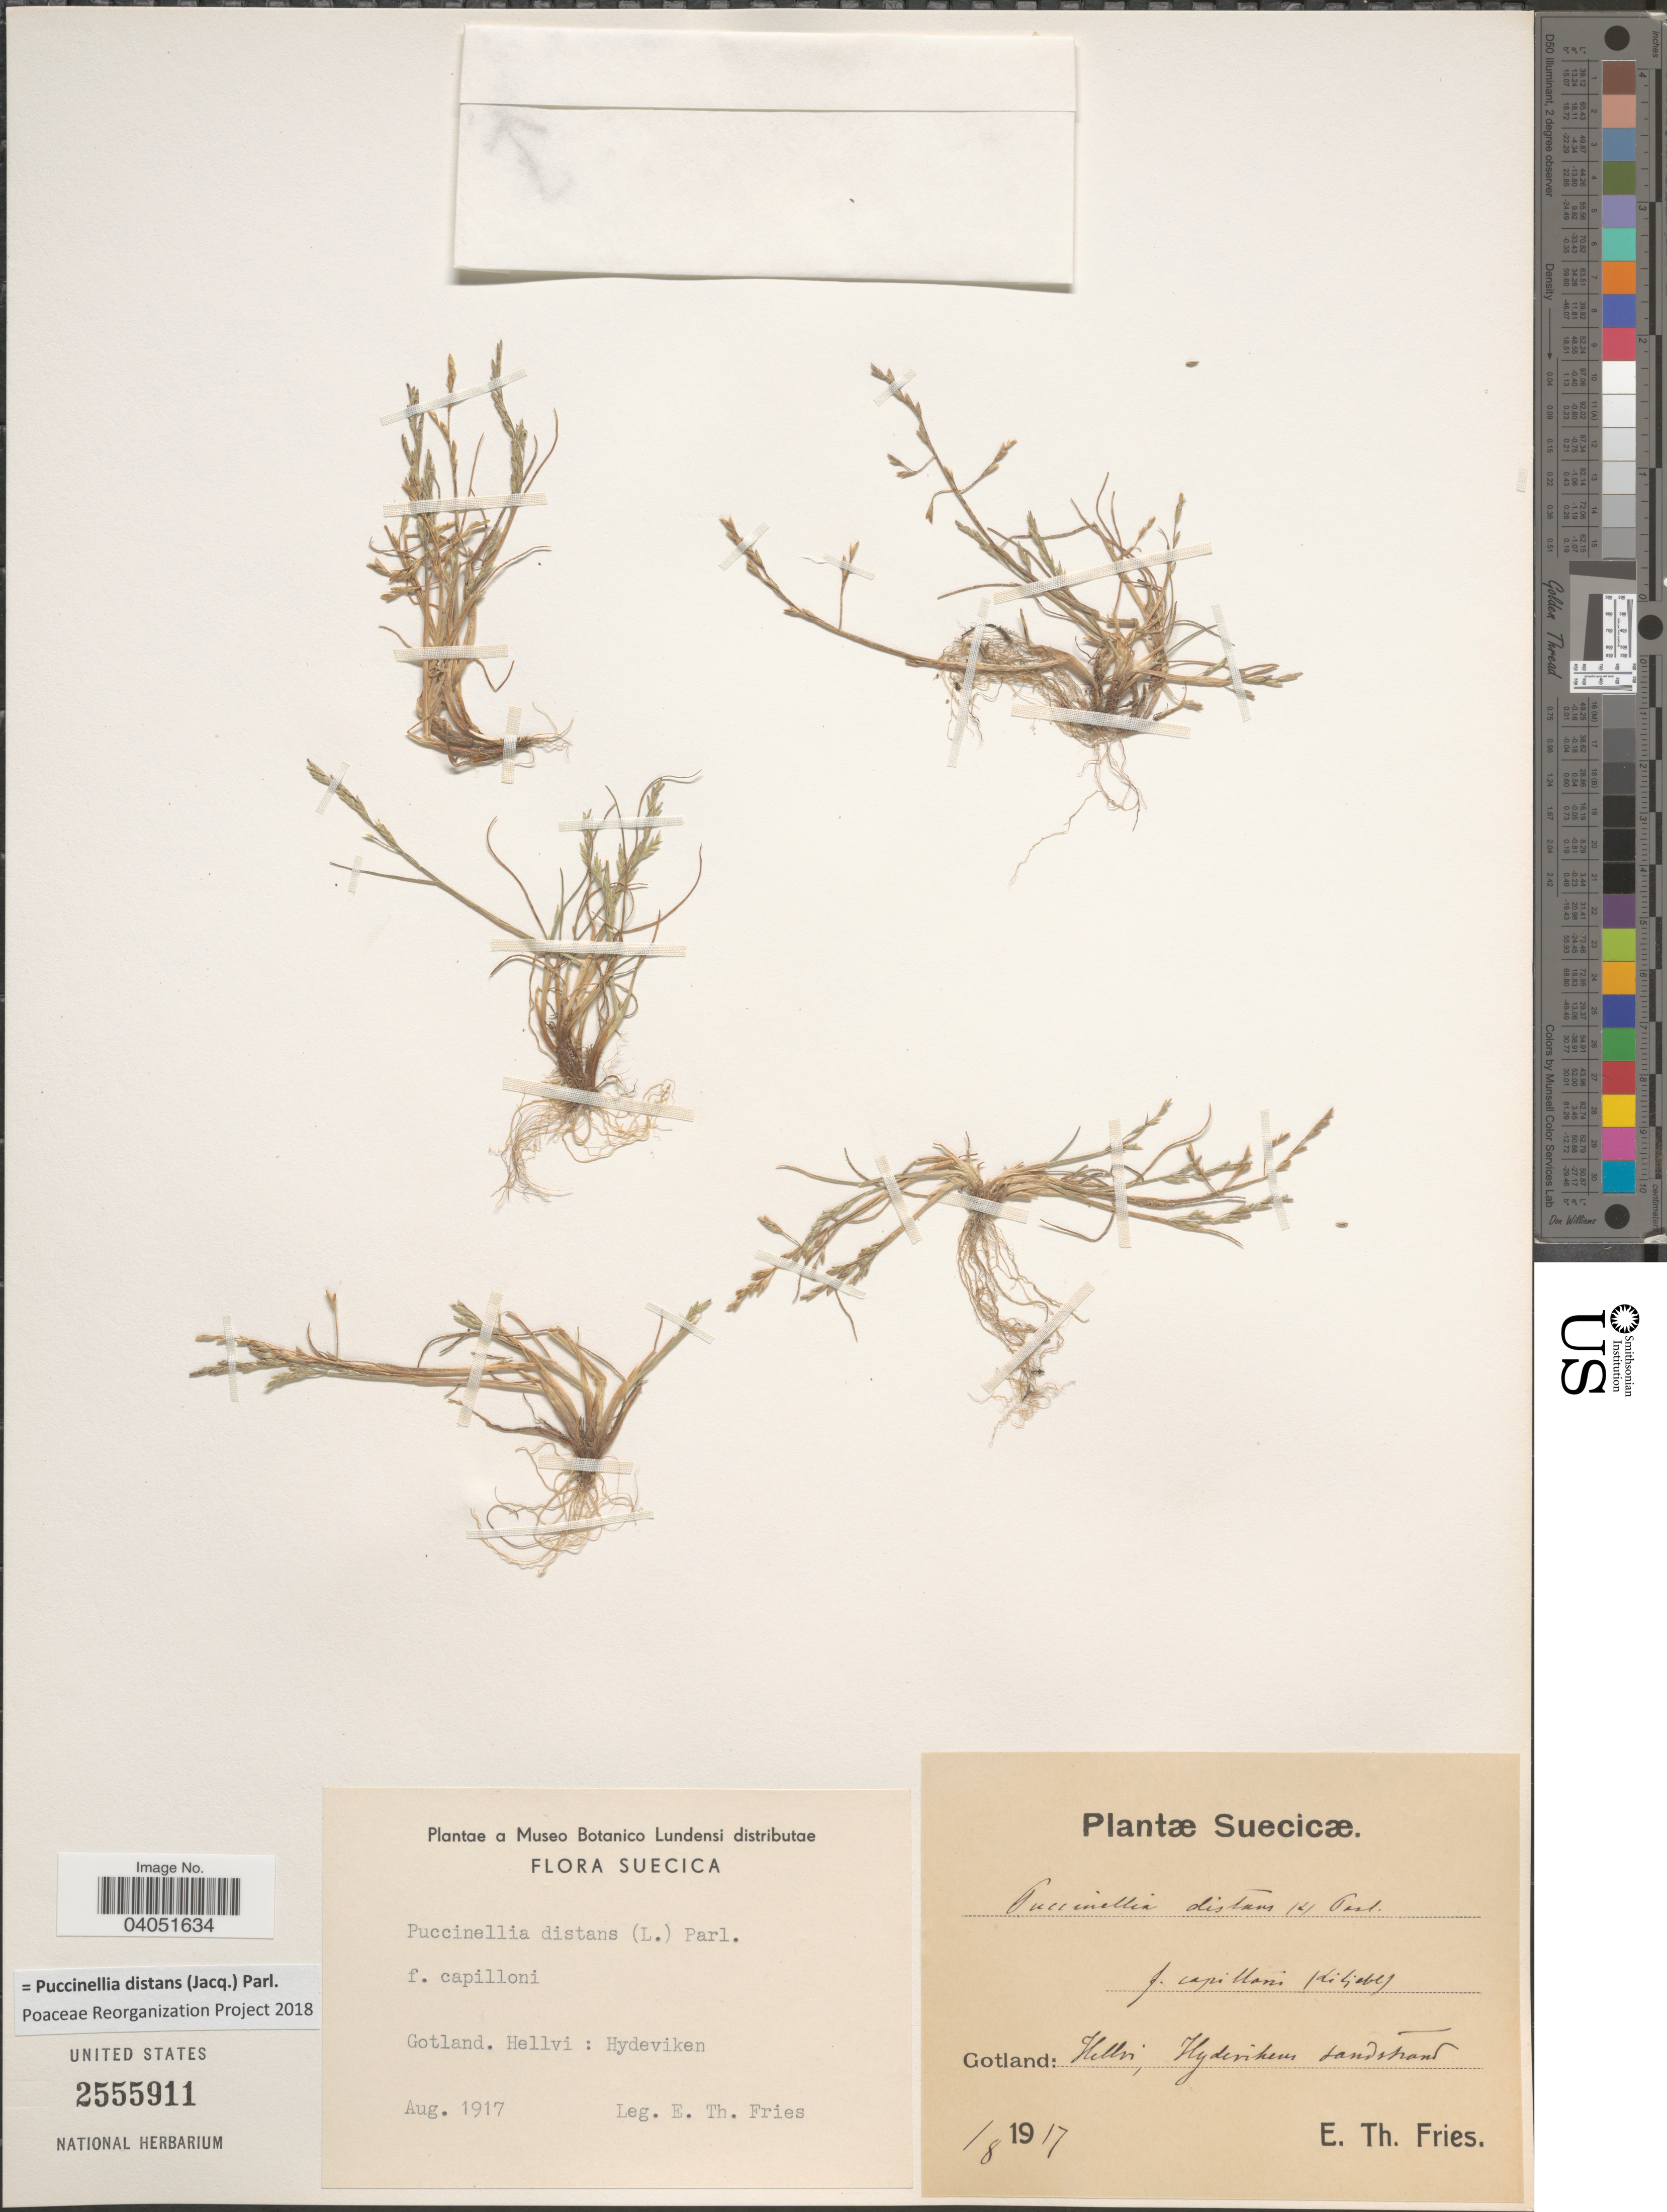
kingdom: Plantae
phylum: Tracheophyta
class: Liliopsida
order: Poales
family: Poaceae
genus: Puccinellia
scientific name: Puccinellia distans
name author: (Jacq.) Parl.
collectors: E. Fries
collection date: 1917-08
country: Sweden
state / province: Gotland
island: Gotland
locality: Suecica. Gotland. Hellvi: Hydeviken.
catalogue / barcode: US 2555911